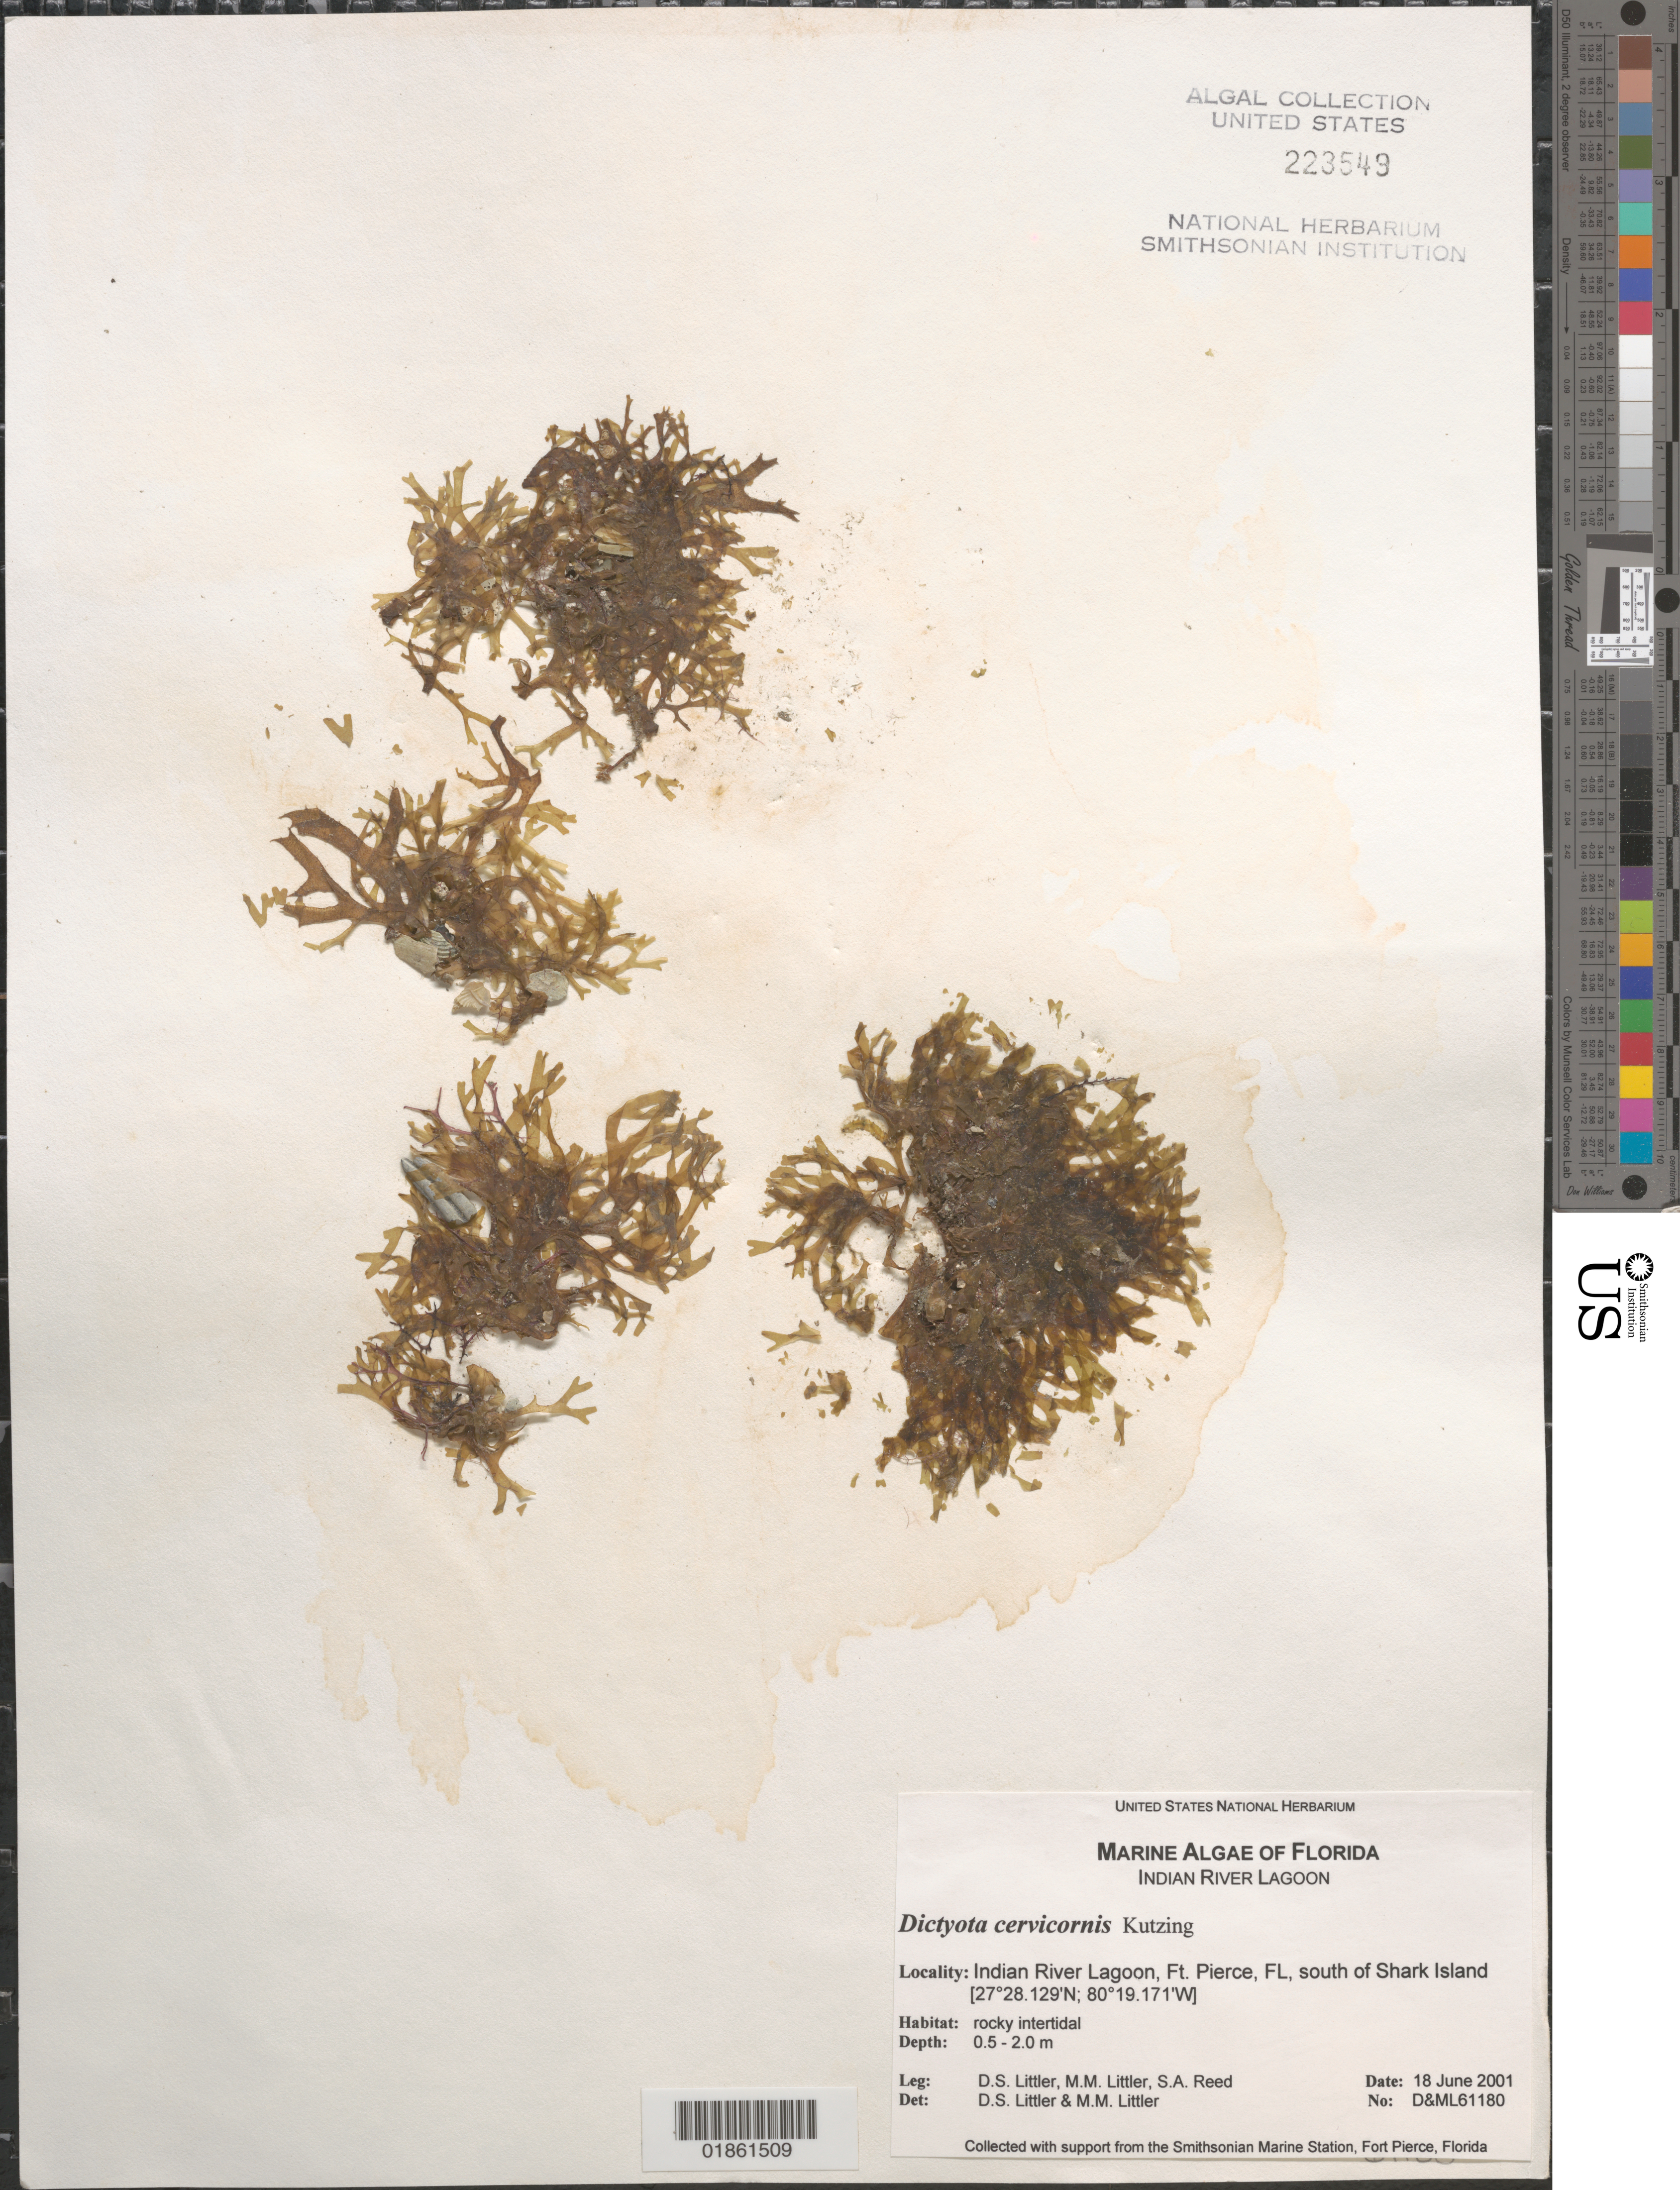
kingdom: Chromista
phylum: Ochrophyta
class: Phaeophyceae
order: Dictyotales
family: Dictyotaceae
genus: Dictyota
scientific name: Dictyota cervicornis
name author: Kütz.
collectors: D. S. Littler & S. Reed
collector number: D&ML61180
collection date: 2001-06-18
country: United States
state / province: Florida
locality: Indian River Lagoon, Ft. Pierce, south of Shark Island.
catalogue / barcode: US 223549